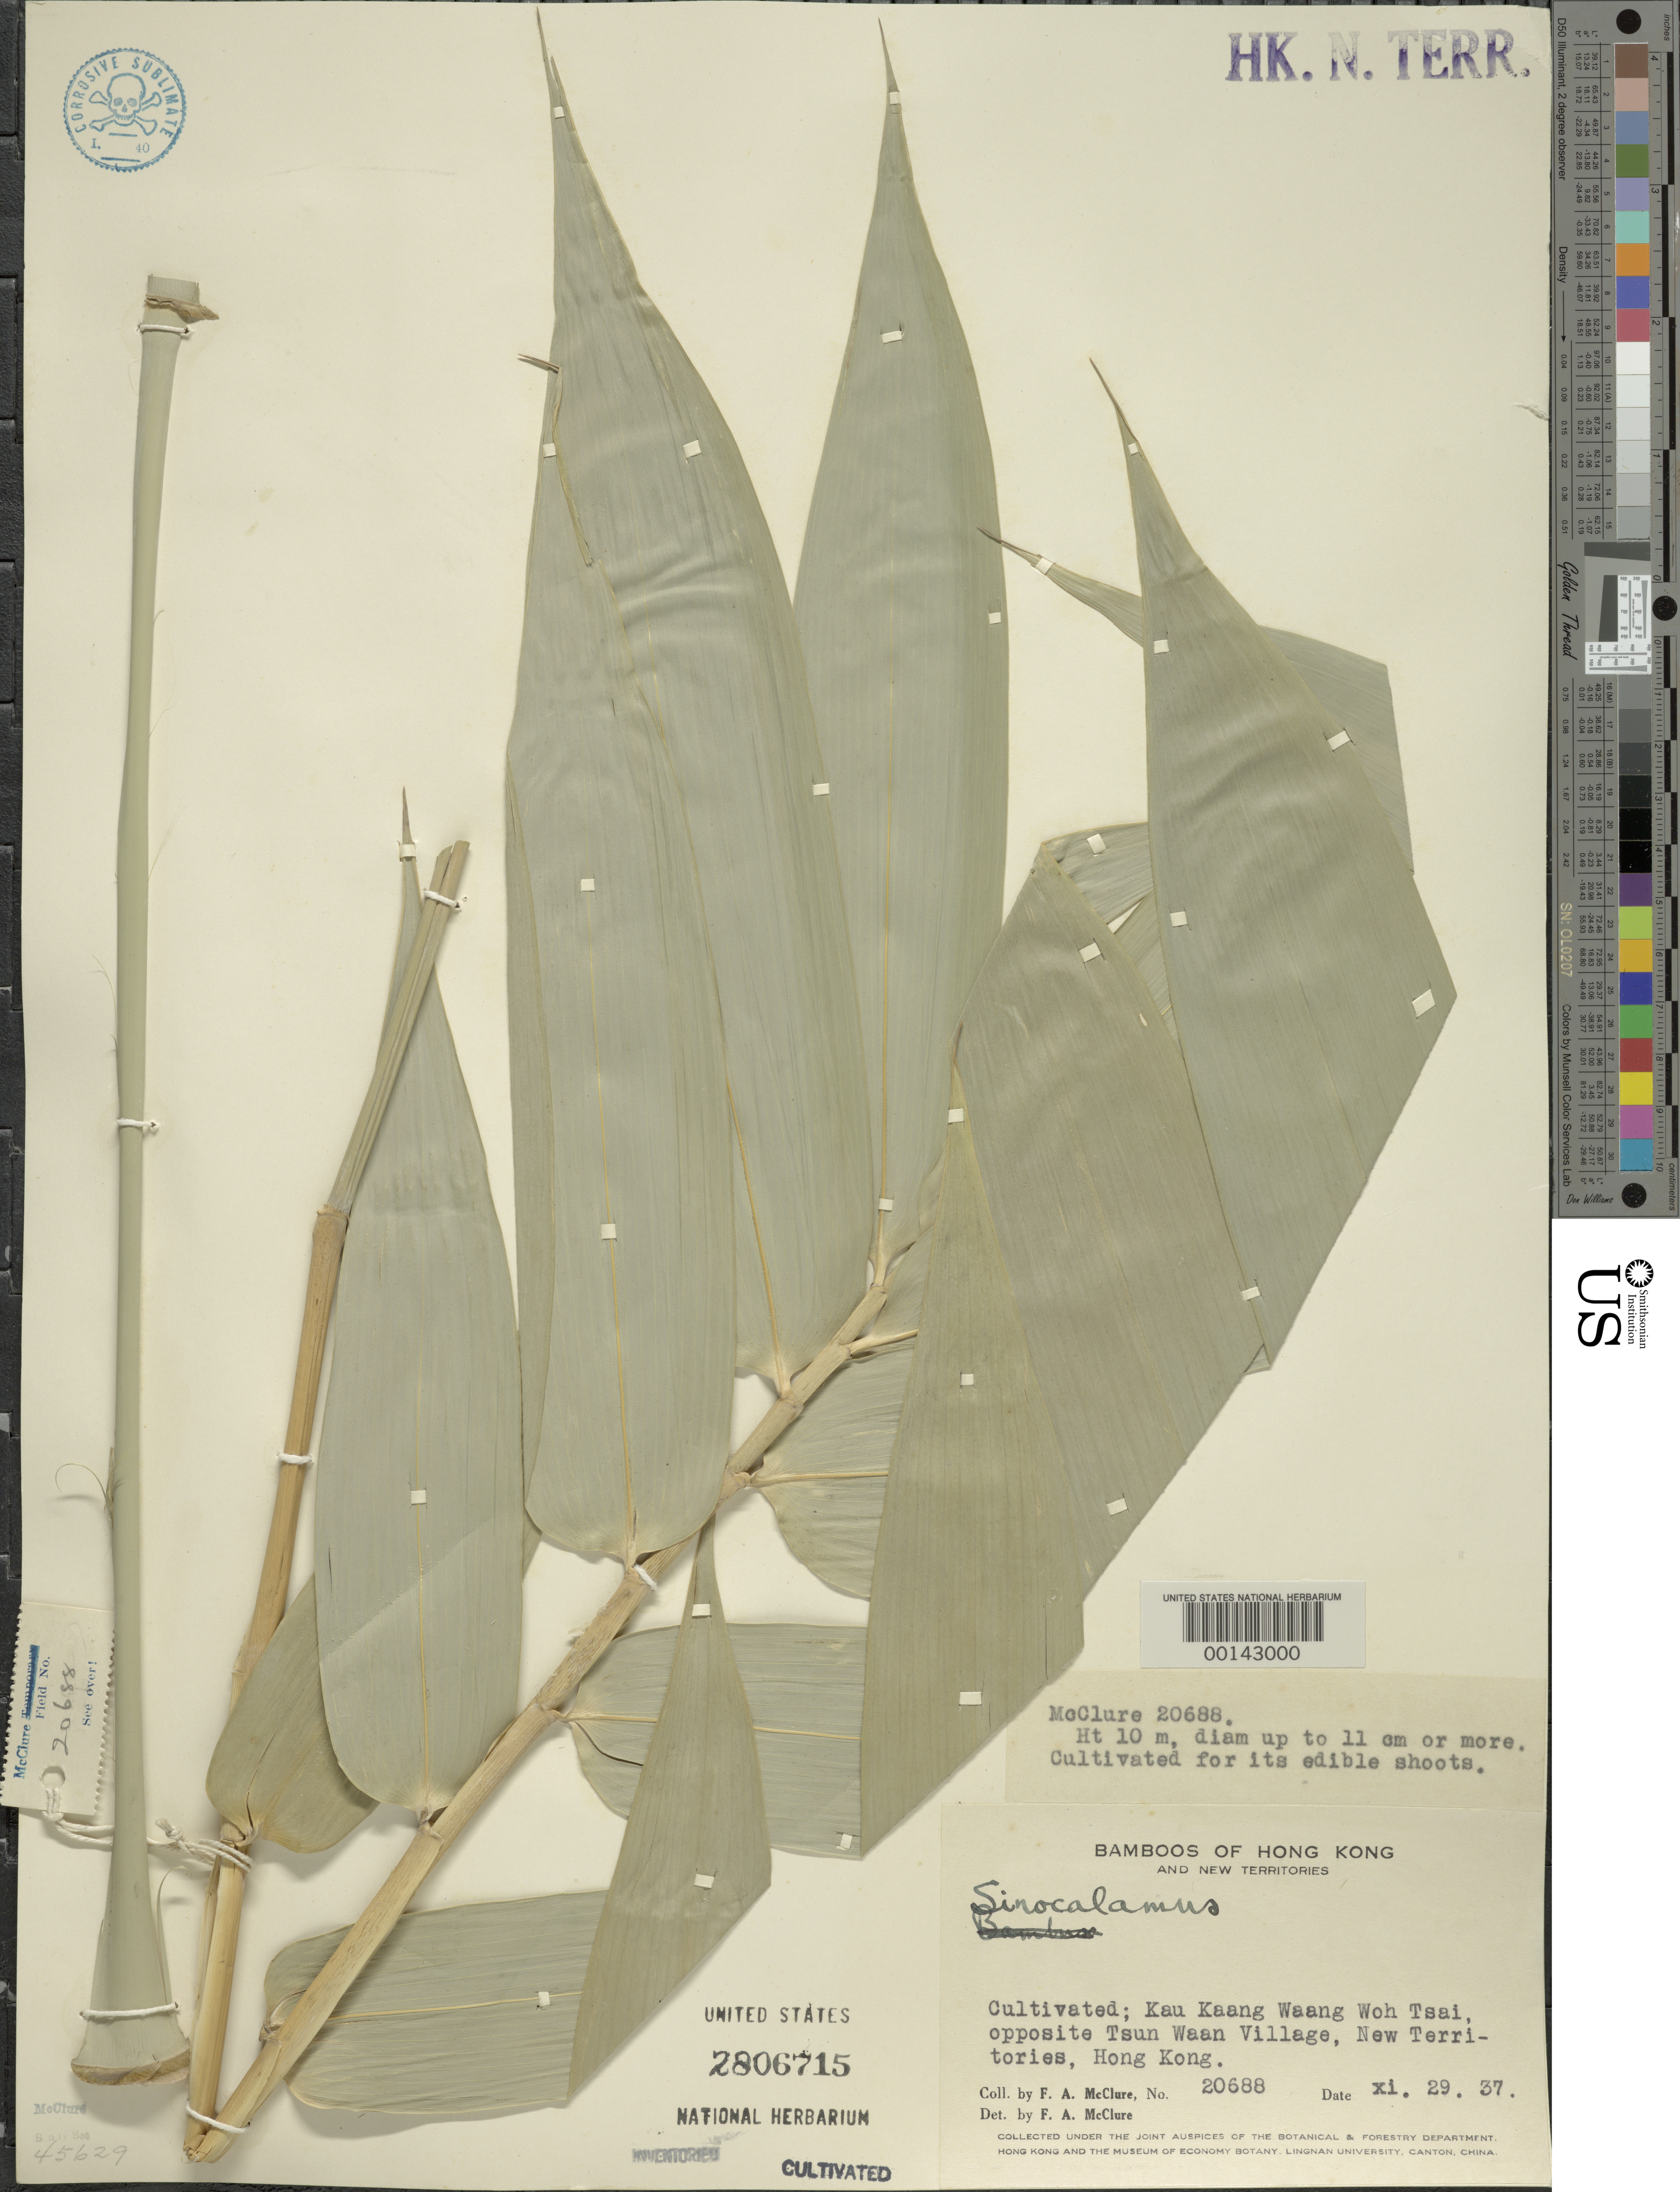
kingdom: Plantae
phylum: Tracheophyta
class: Liliopsida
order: Poales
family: Poaceae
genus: Sinocalamus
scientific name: Sinocalamus sp.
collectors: F. A. McClure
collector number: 20688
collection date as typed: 29 Nov 1937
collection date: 1937-11-29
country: China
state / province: Hong Kong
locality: Tsun Waan, Kau Kaang Waang Woh Tsai, oppostie Tsun Wann Village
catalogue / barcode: US 2806715